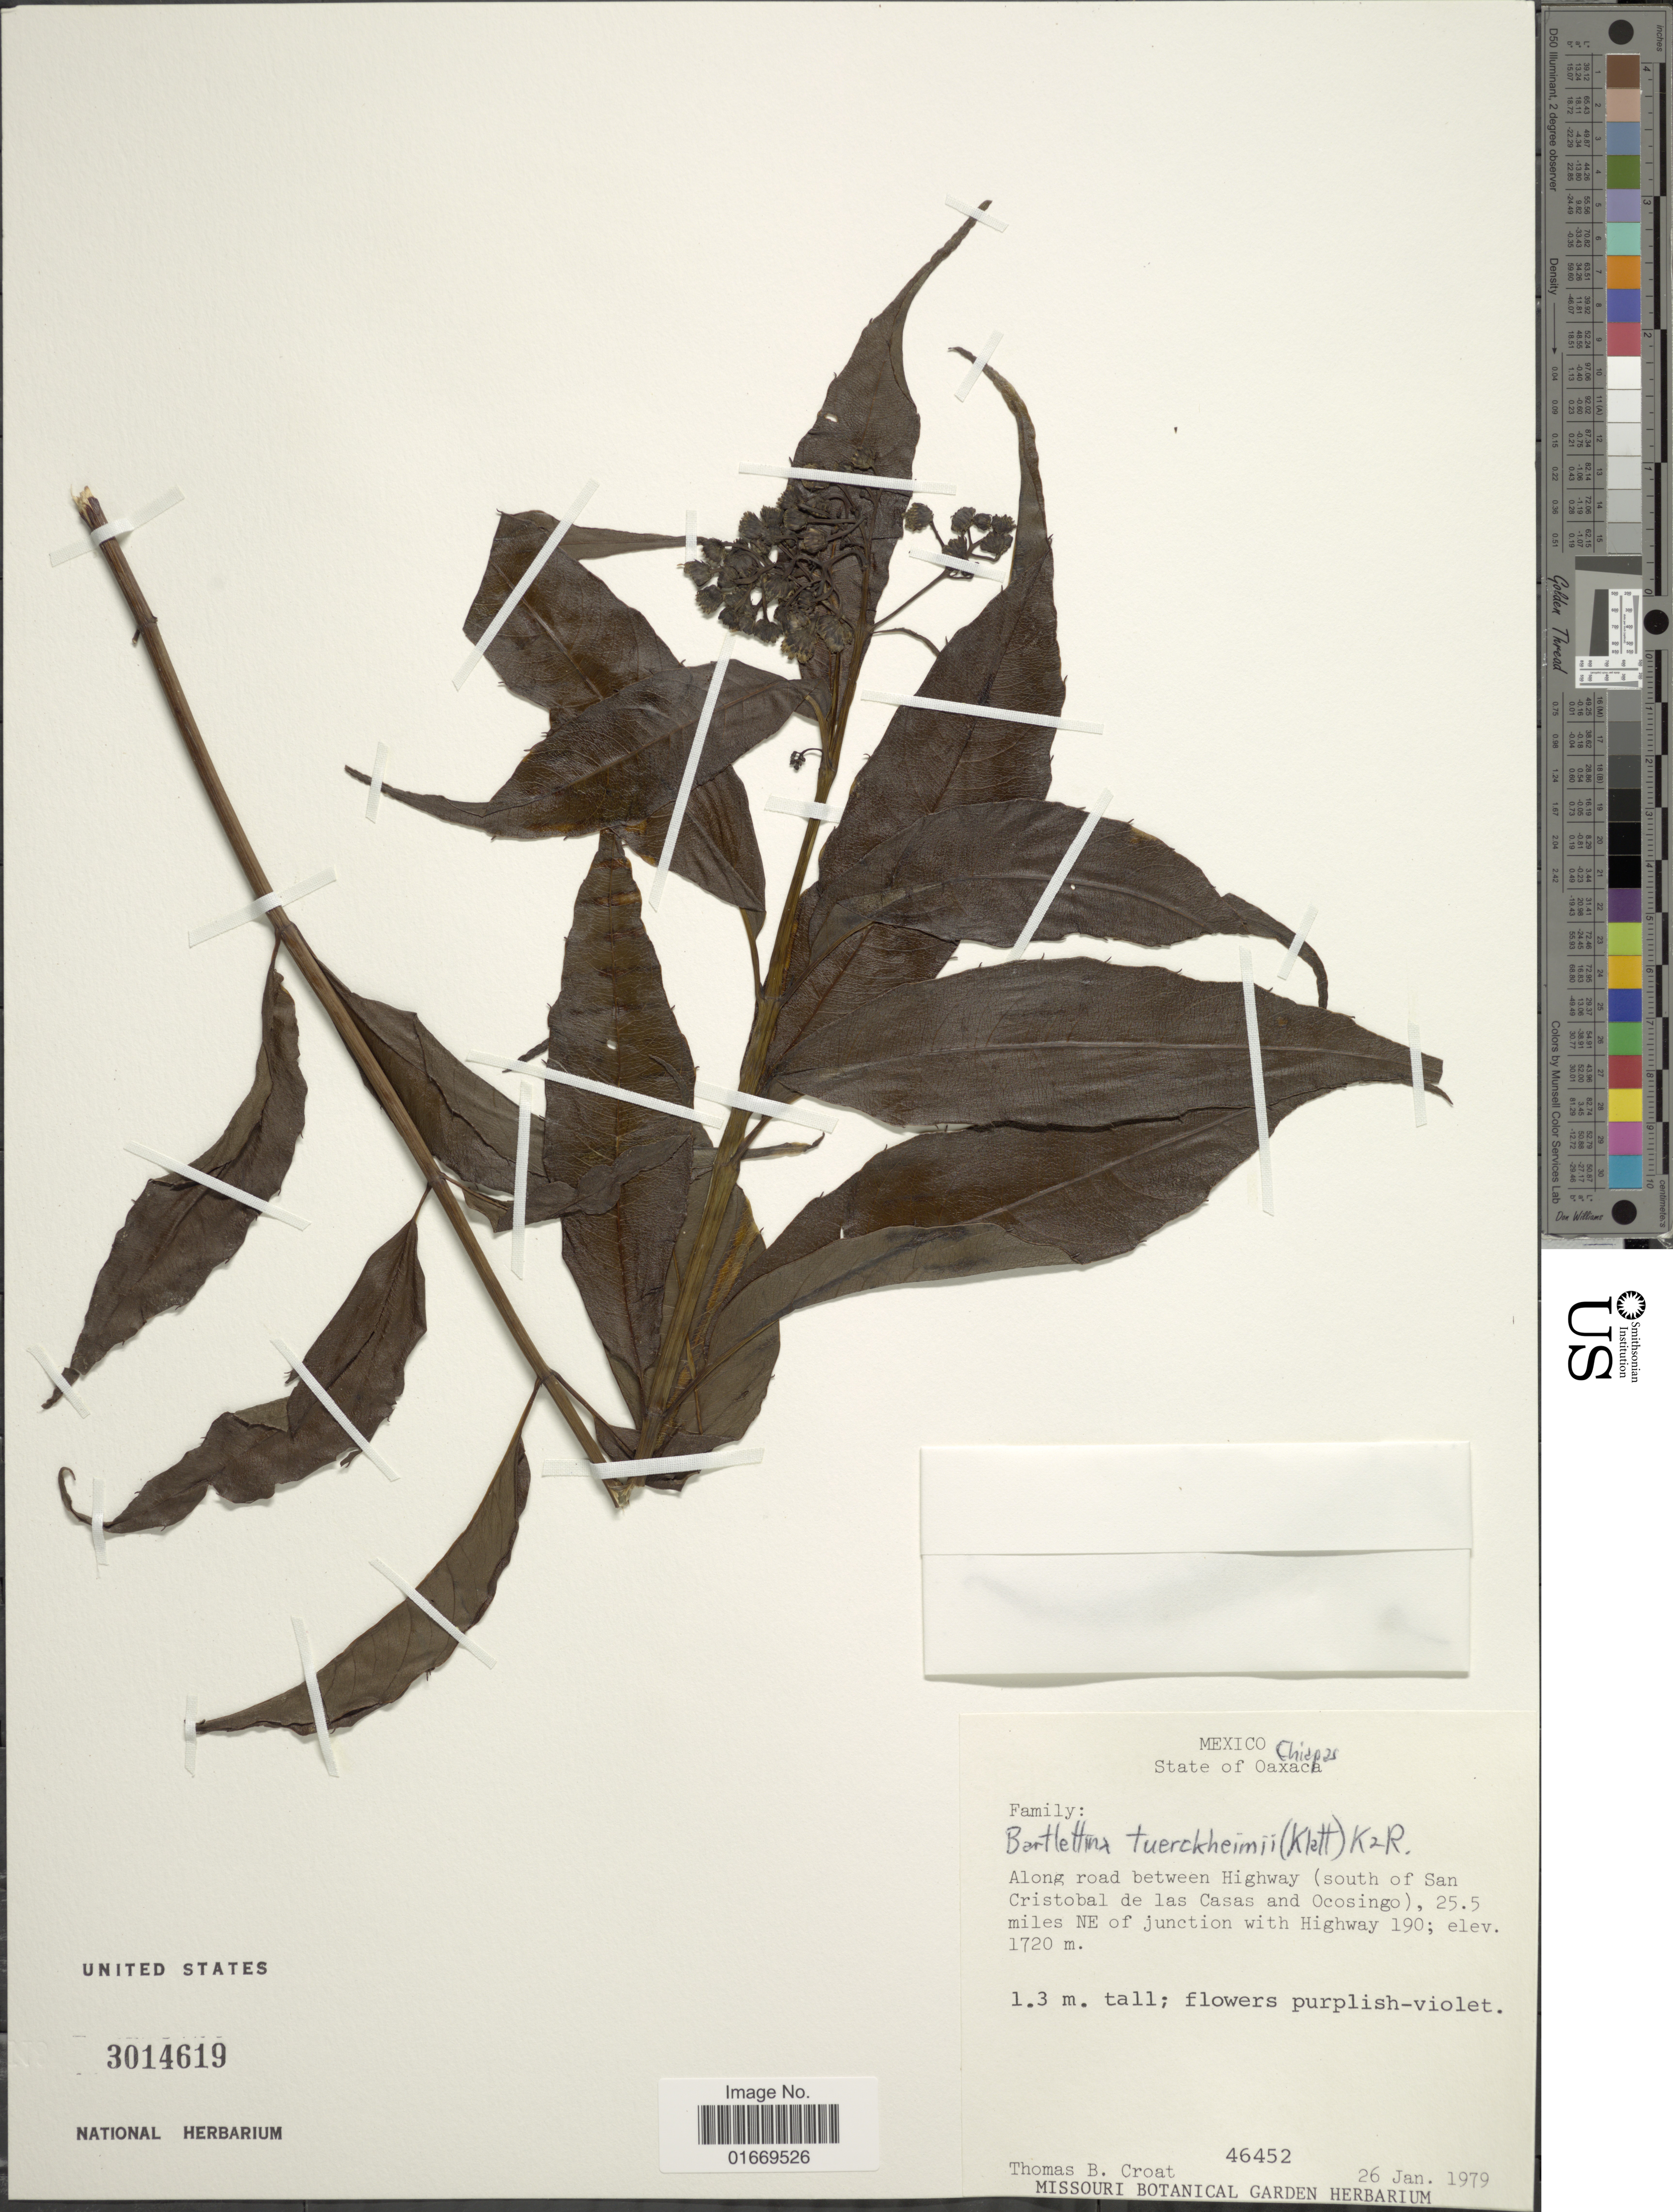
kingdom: Plantae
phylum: Tracheophyta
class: Magnoliopsida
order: Asterales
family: Asteraceae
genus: Bartlettina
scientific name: Bartlettina tuerckheimii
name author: (Klatt) R.M. King & H. Rob.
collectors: T. B. Croat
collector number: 46452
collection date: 1979-01-26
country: Mexico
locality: Chiapas, State of Oaxaca, Along road between Highway (south of San Cristobal de las Casas and Ocosingo), 25.5 miles NE of junction with Highway 190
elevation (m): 1720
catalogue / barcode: US 3014619